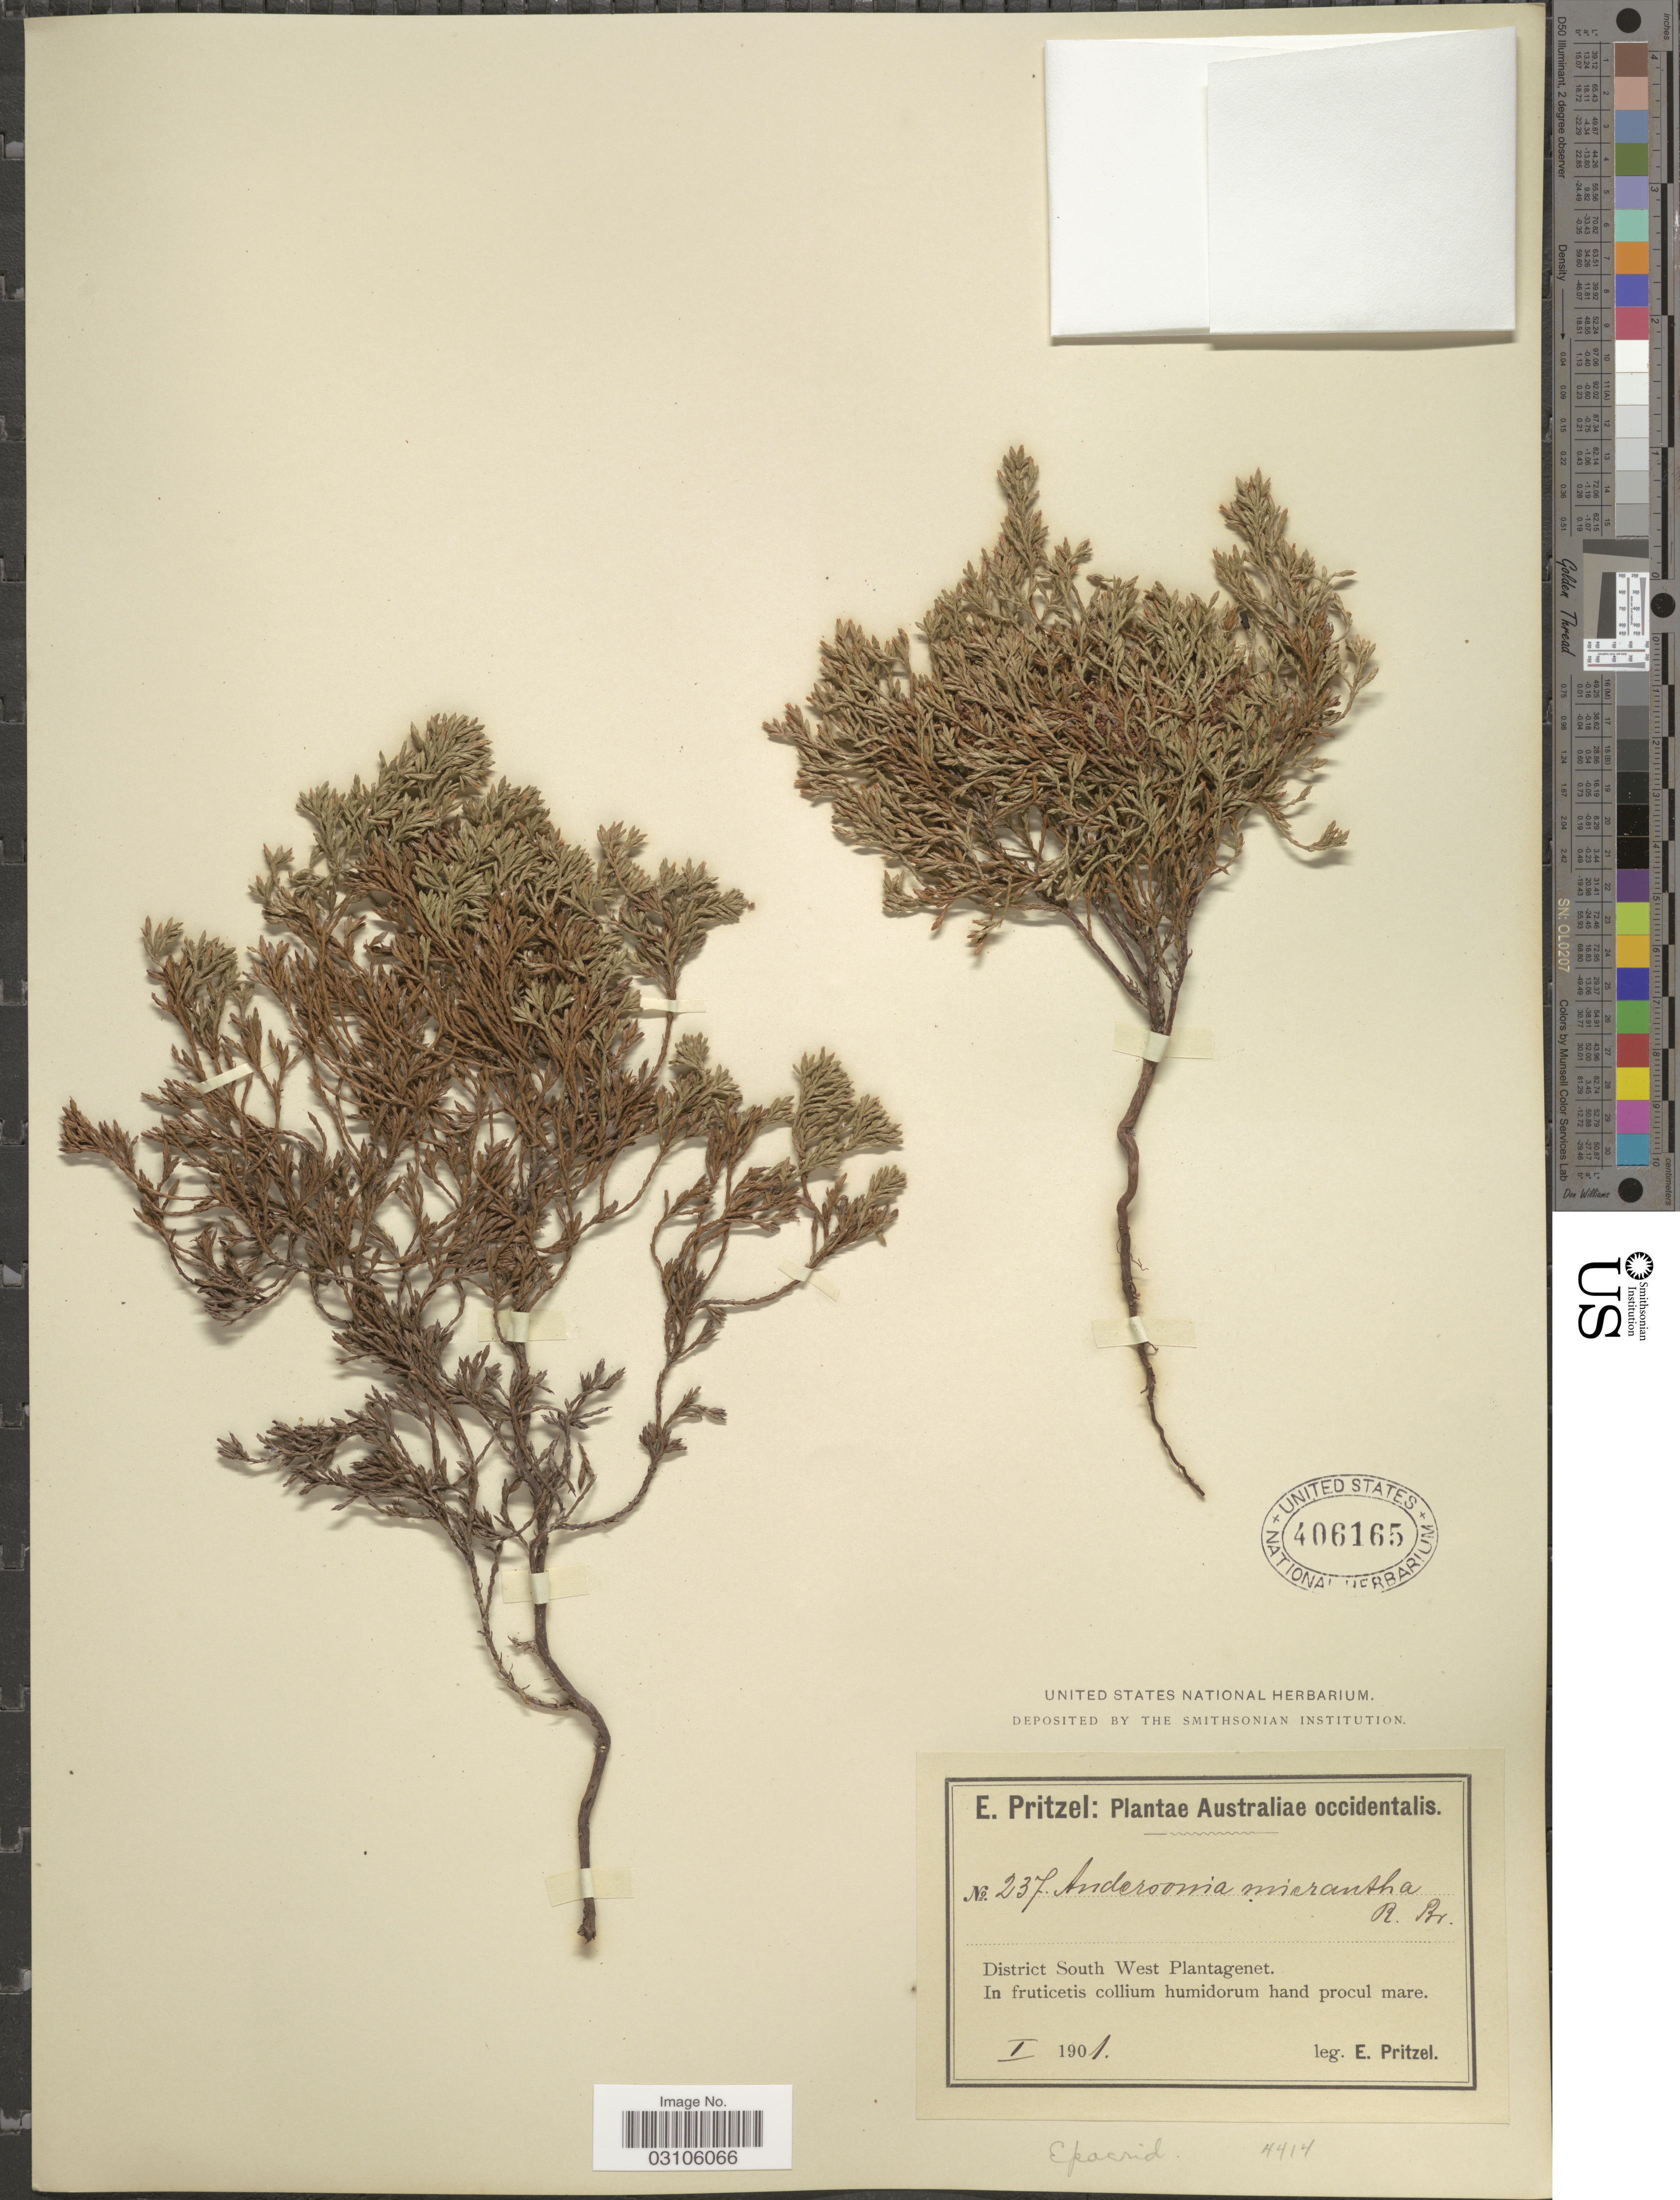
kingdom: Plantae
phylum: Tracheophyta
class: Magnoliopsida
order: Ericales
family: Ericaceae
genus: Andersonia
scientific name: Andersonia micrantha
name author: R. Br.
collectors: E. G. Pritzel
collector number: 237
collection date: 1901-01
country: Australia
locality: Australiae occidentalis. District South West Plantagenet. In fruticetis collium humidorum hand procul mare.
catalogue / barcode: US 406165